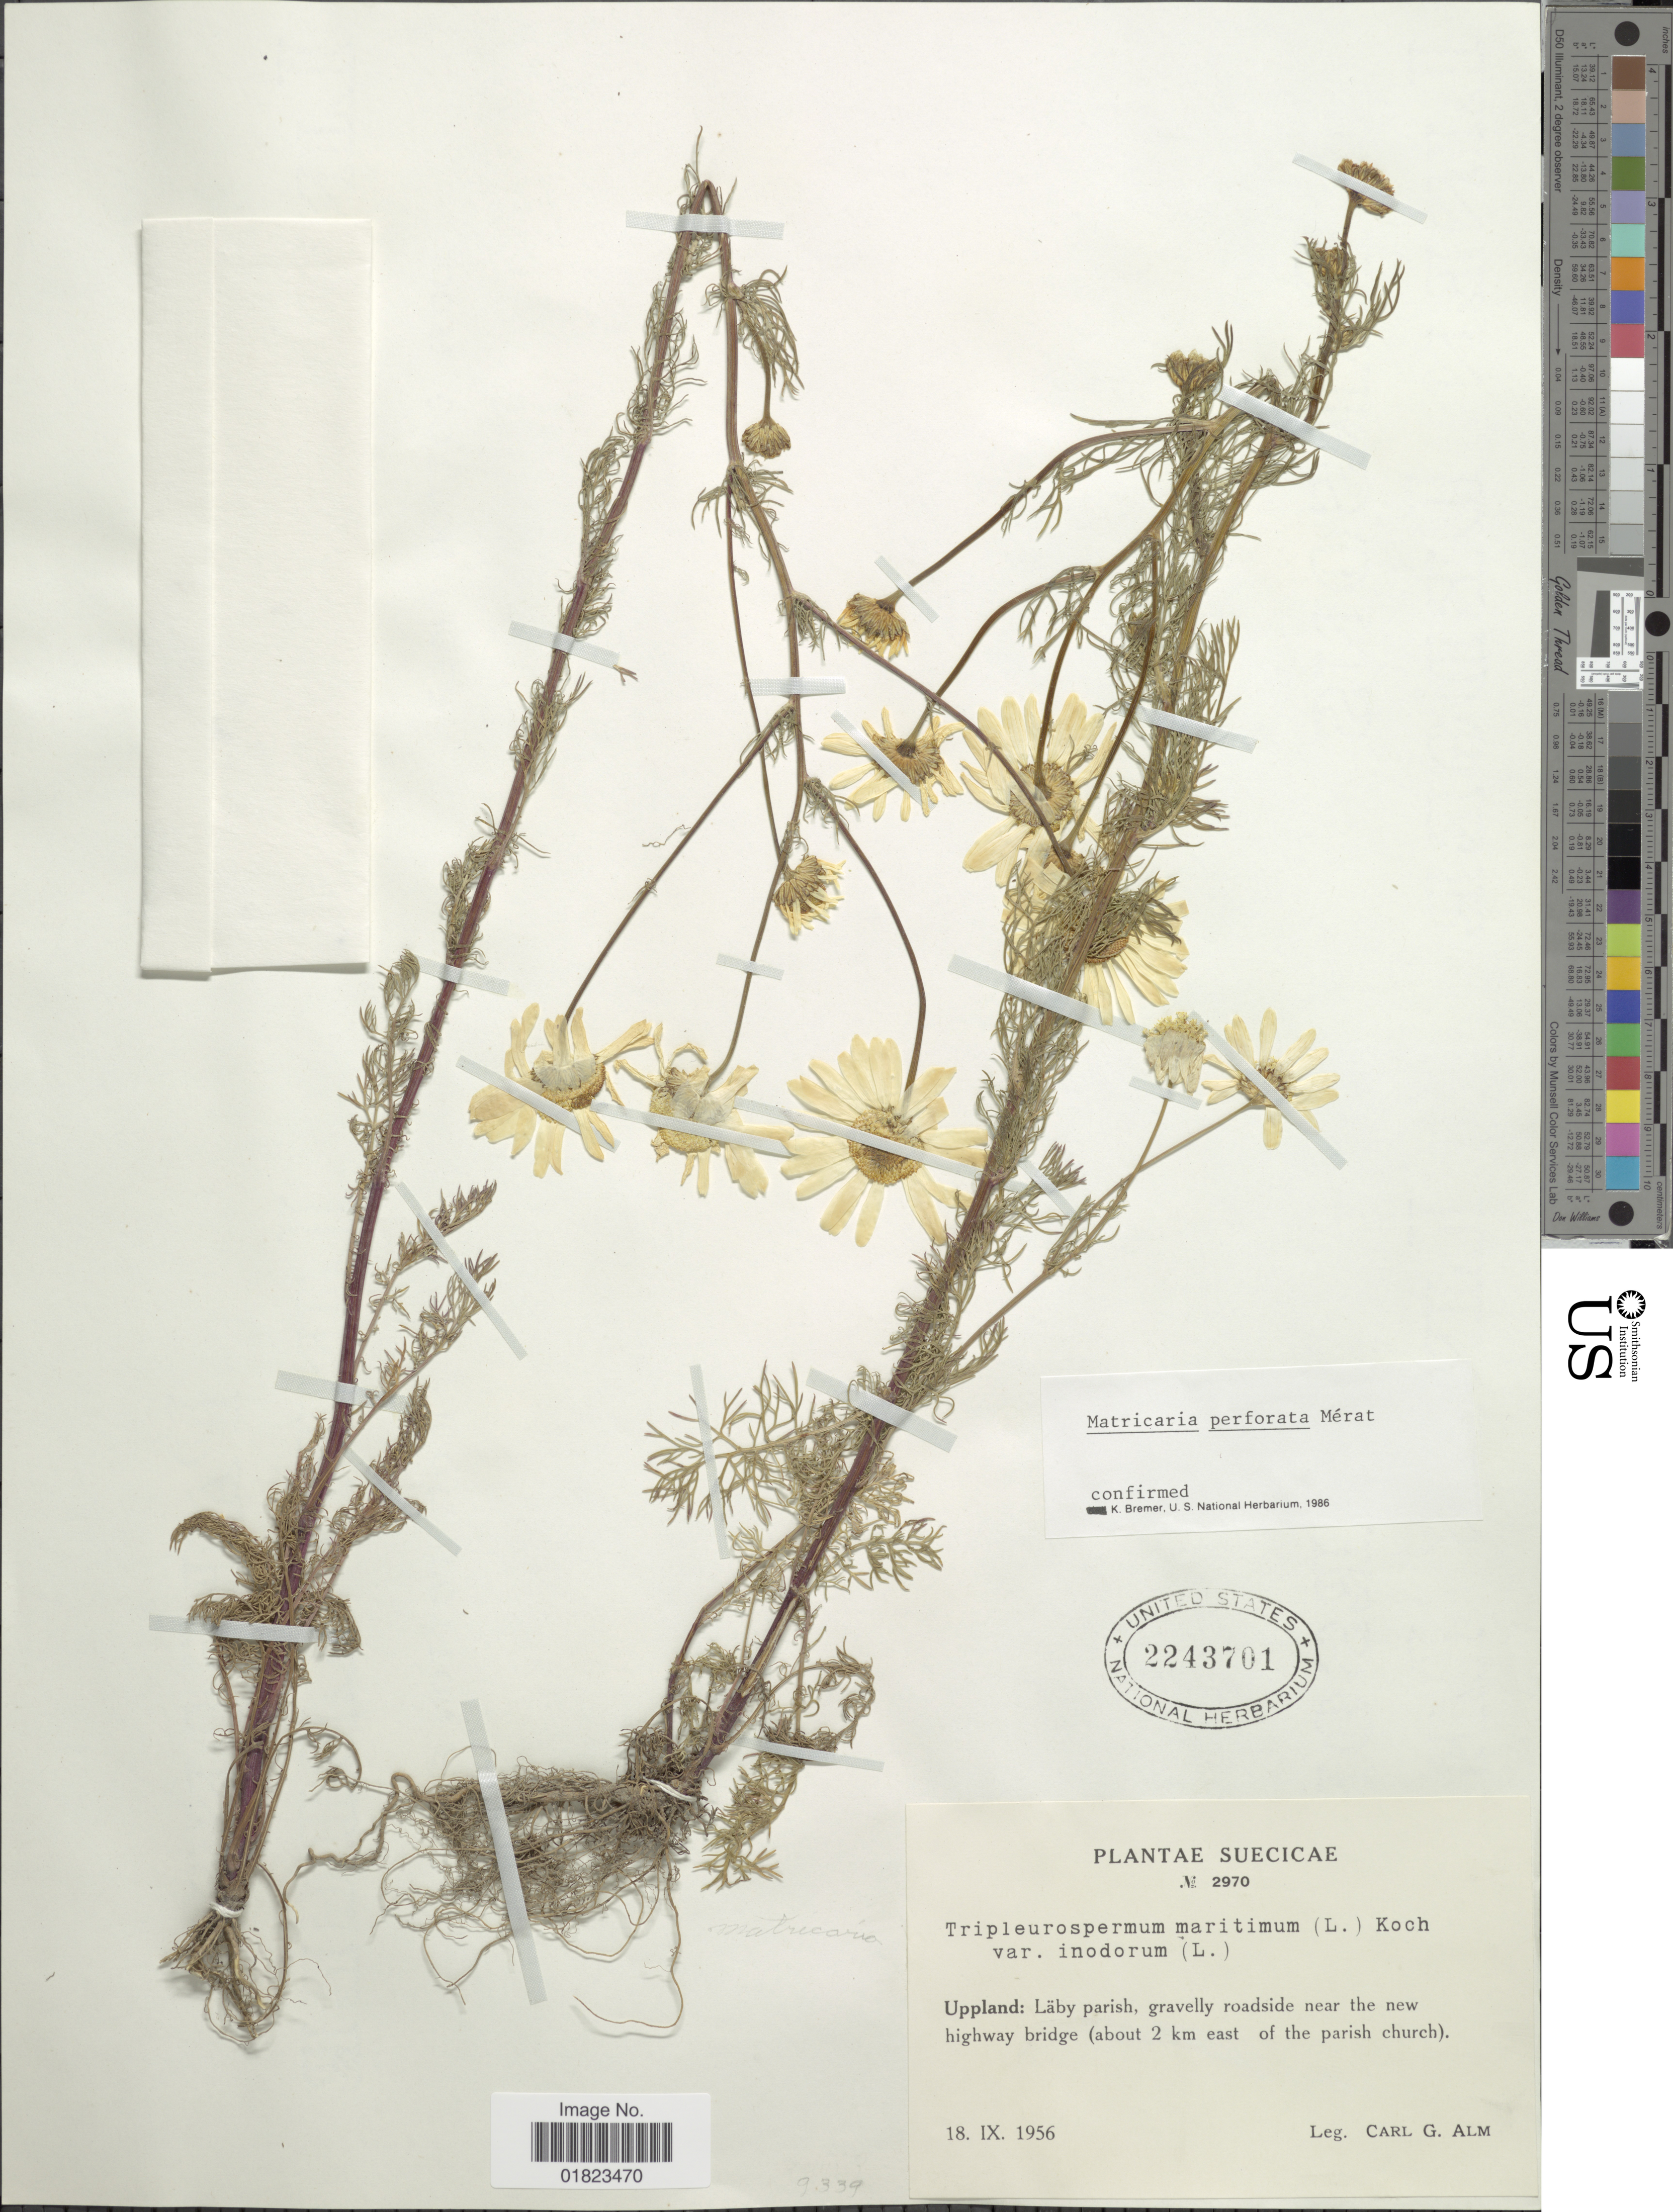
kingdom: Plantae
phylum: Tracheophyta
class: Magnoliopsida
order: Asterales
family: Asteraceae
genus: Tripleurospermum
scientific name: Tripleurospermum perforatum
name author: (Mérat) Laínz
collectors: C. G. Alm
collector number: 2970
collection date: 1956-09-18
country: Sweden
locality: Sueciae. Uppland: Laby parish, gravelly roadside near the new highwau bridge (about 2 km east of parish church).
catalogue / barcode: US 2243701